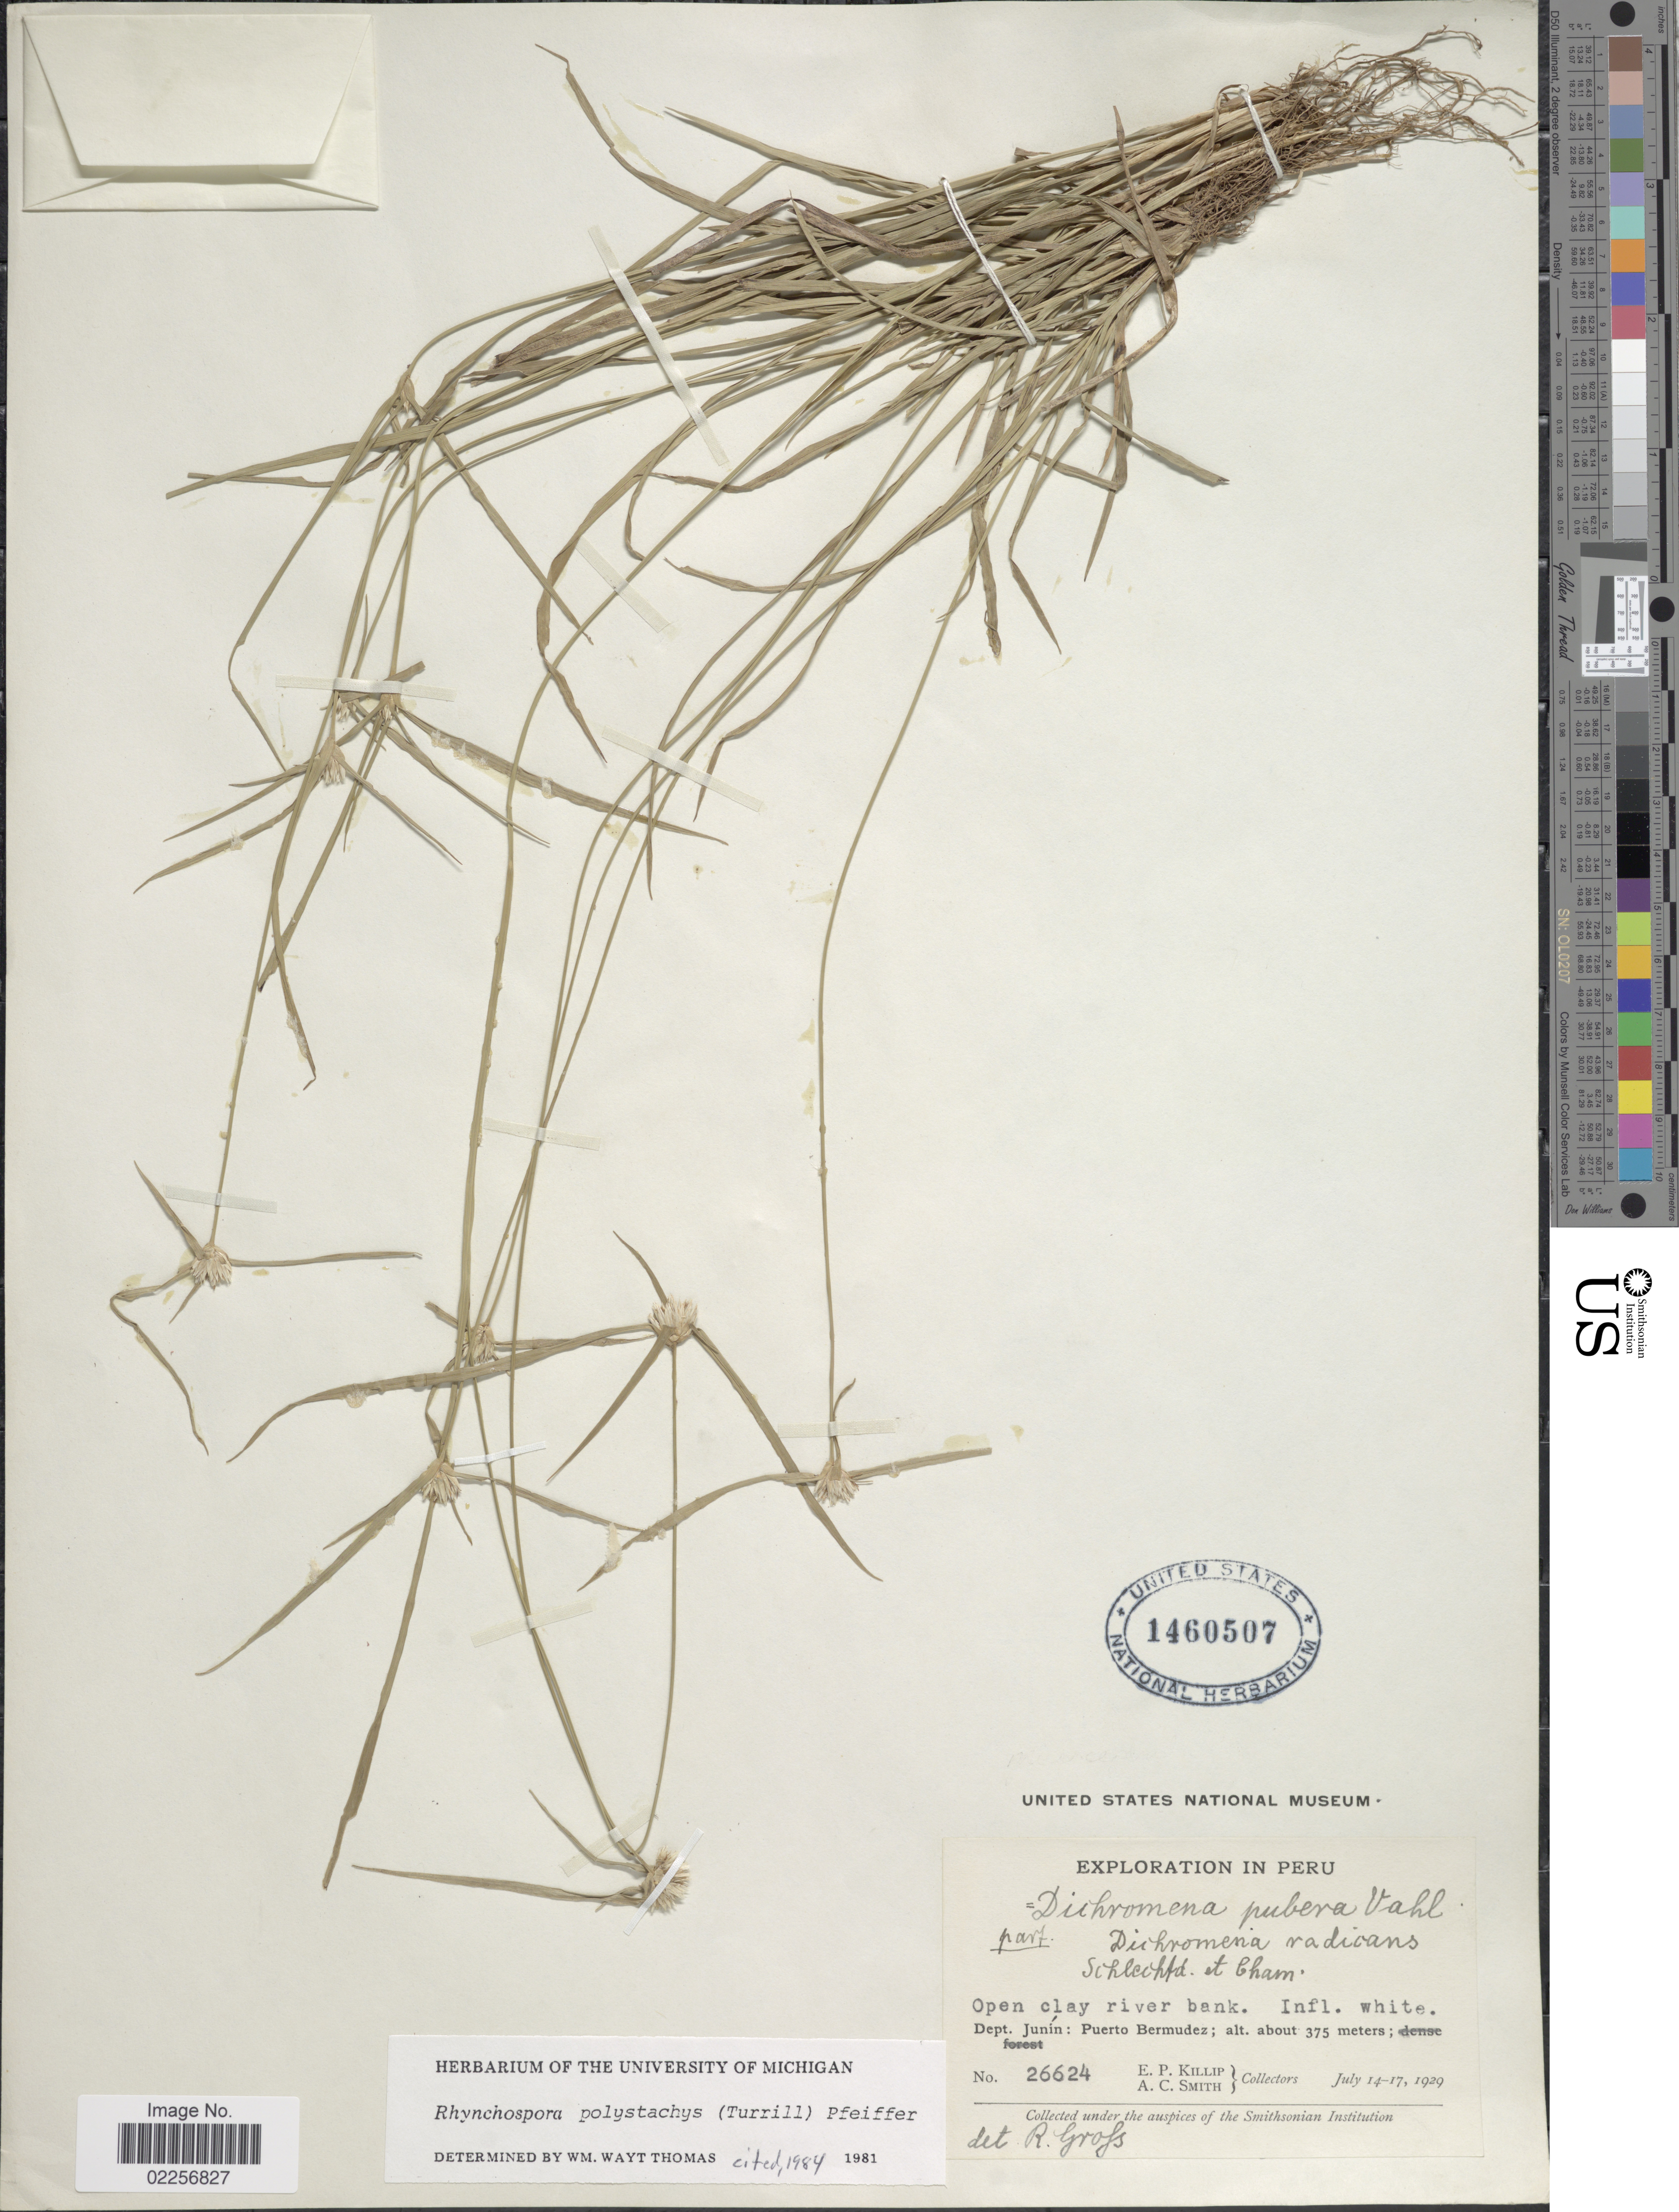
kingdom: Plantae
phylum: Tracheophyta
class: Liliopsida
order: Poales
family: Cyperaceae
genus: Rhynchospora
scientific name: Rhynchospora polystachys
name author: (Turrill) H. Pfeiff.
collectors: E. P. Killip & A. C. Smith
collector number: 26624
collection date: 1929-07-14/1929-07-17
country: Peru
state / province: Junín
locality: Open caly river bank. Puerto Bermudez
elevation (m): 375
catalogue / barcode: US 14605107